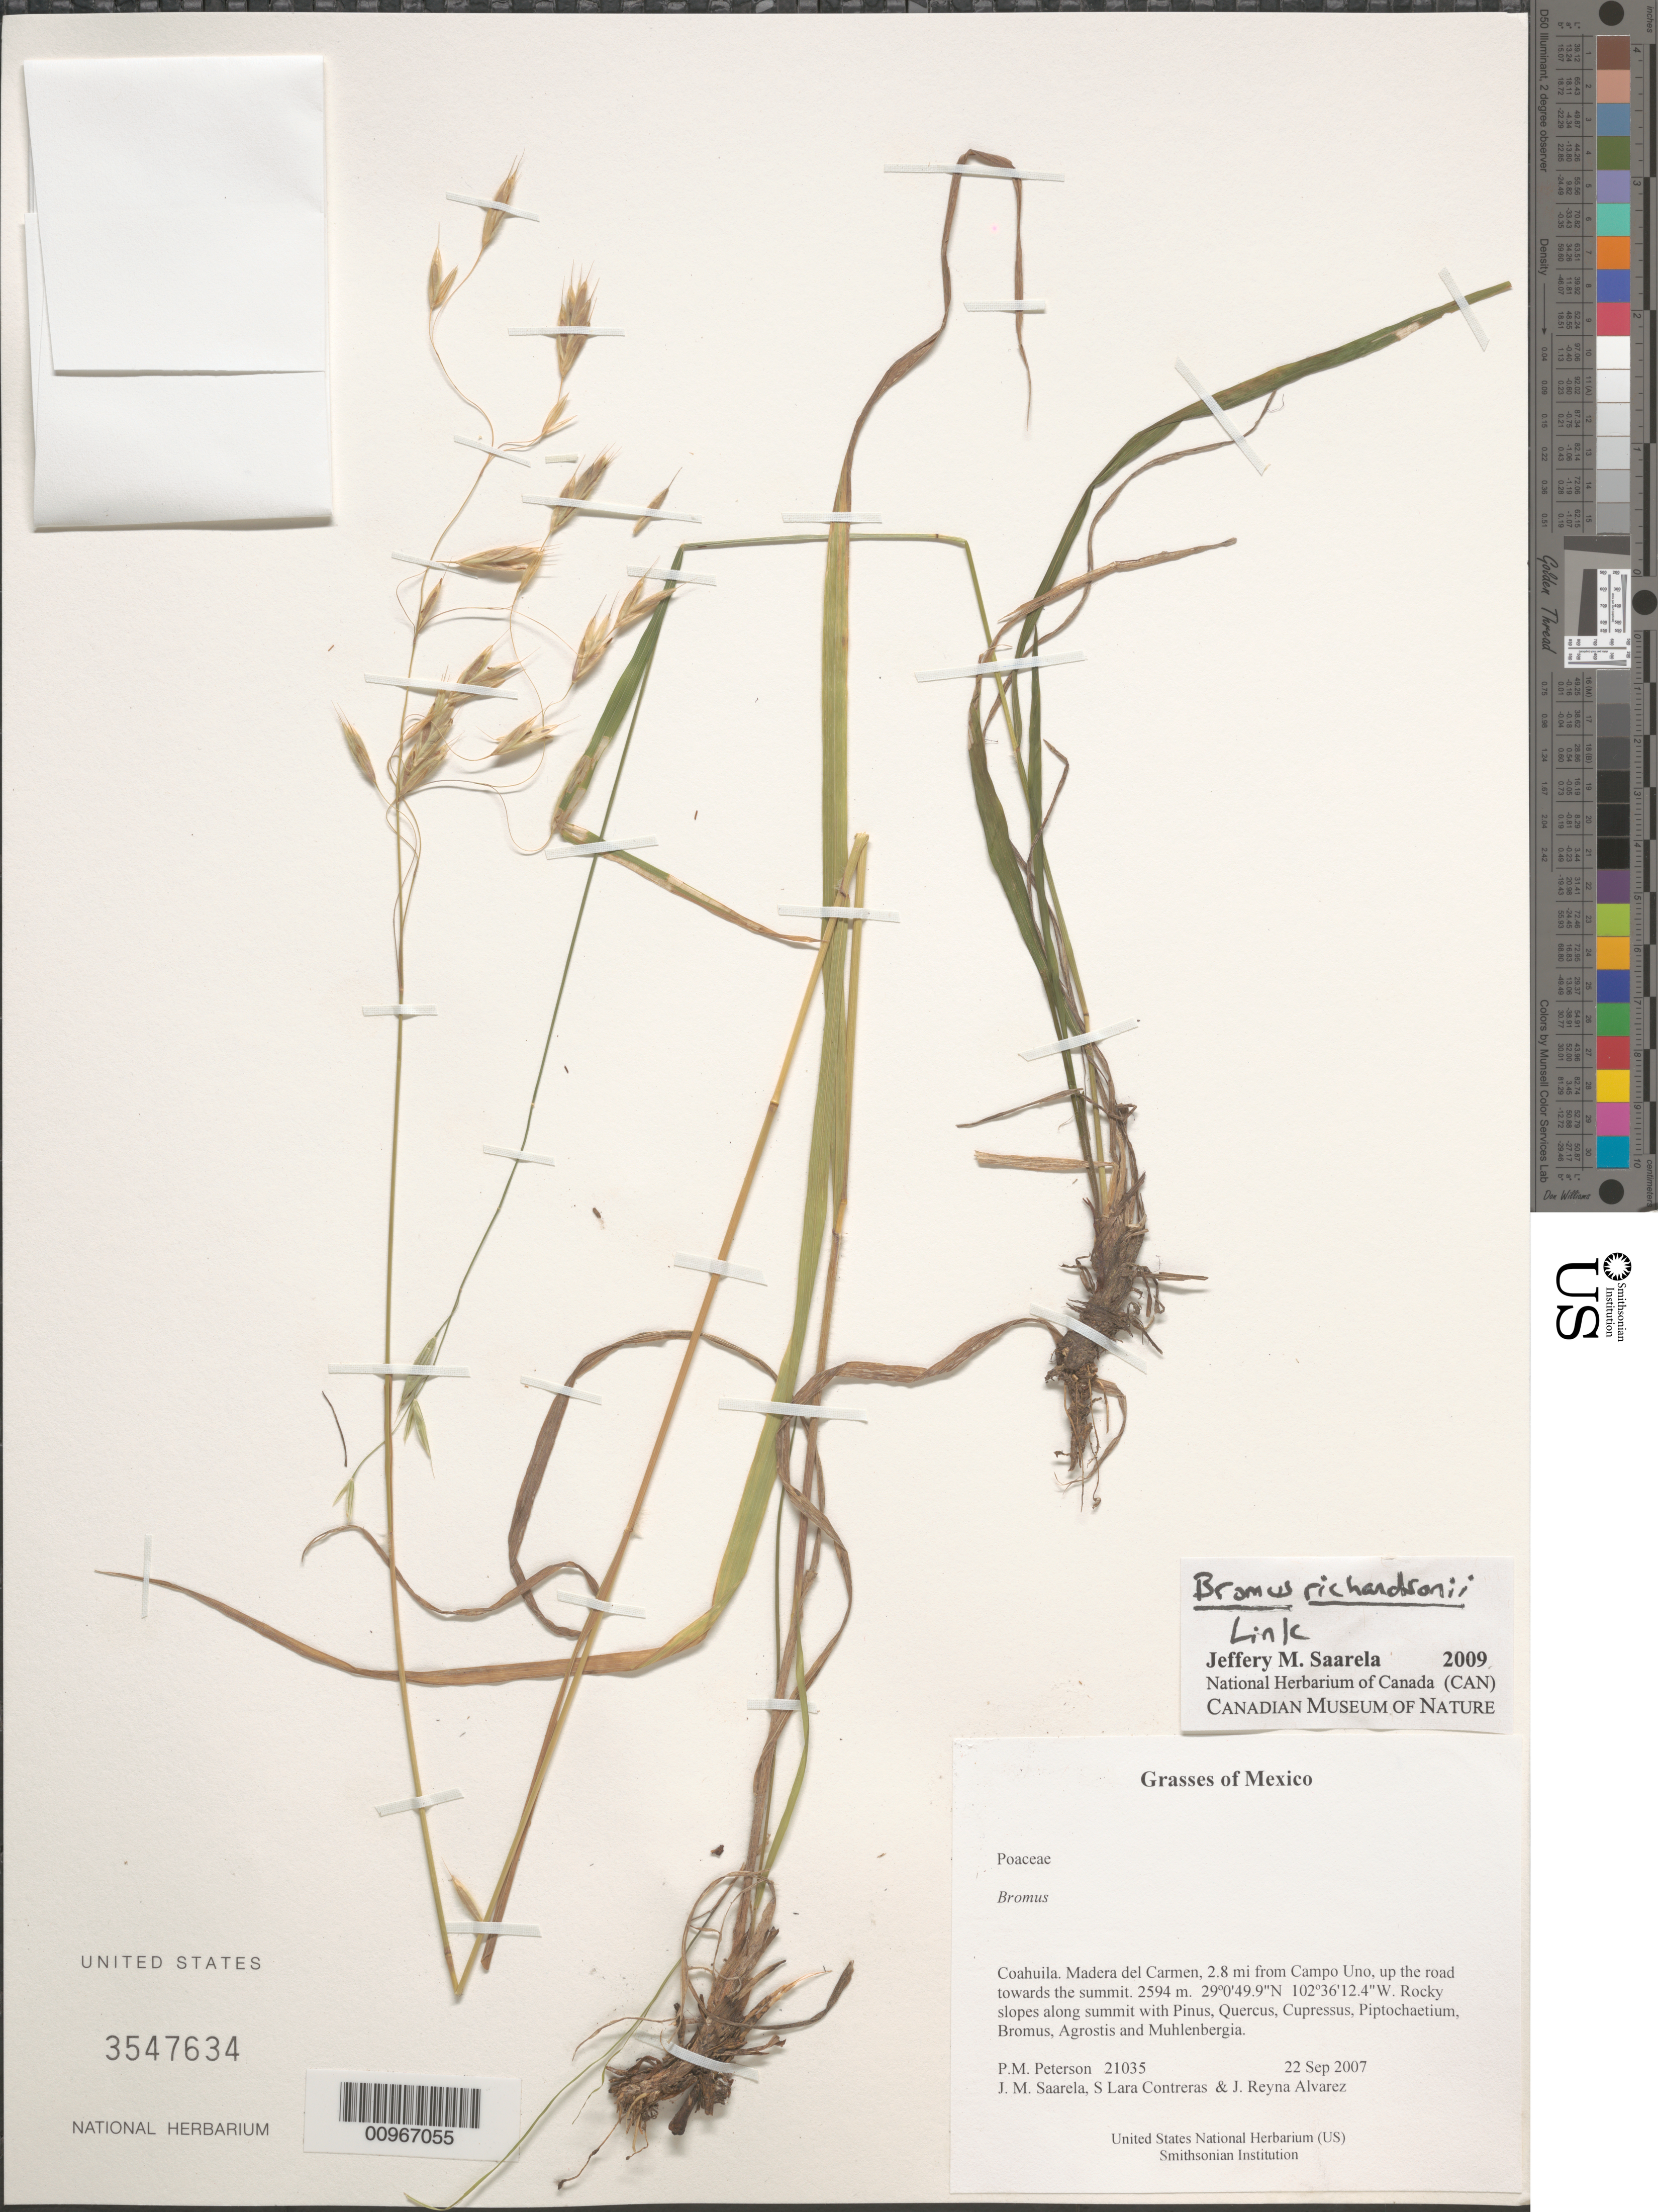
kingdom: Plantae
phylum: Tracheophyta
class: Liliopsida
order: Poales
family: Poaceae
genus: Bromus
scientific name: Bromus richardsonii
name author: Link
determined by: Saarela, J. M., (CAN), Canadian Museum of Nature (CANADA)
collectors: P. M. Peterson, J. Saarela, S. Lara Contreras & J. Reyna Alvarez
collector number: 21035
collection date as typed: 22 Sep 2007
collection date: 2007-09-22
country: Mexico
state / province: Coahuila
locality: Madera del Carmen, 2.8 mi from Campo Uno, up the road towards the summit.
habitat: Rocky slopes along summit with Pinus, Quercus, Cupressus, Piptochaetium, Bromus, Agrostis and Muhlenbergia.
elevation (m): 2594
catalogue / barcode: US 3547634